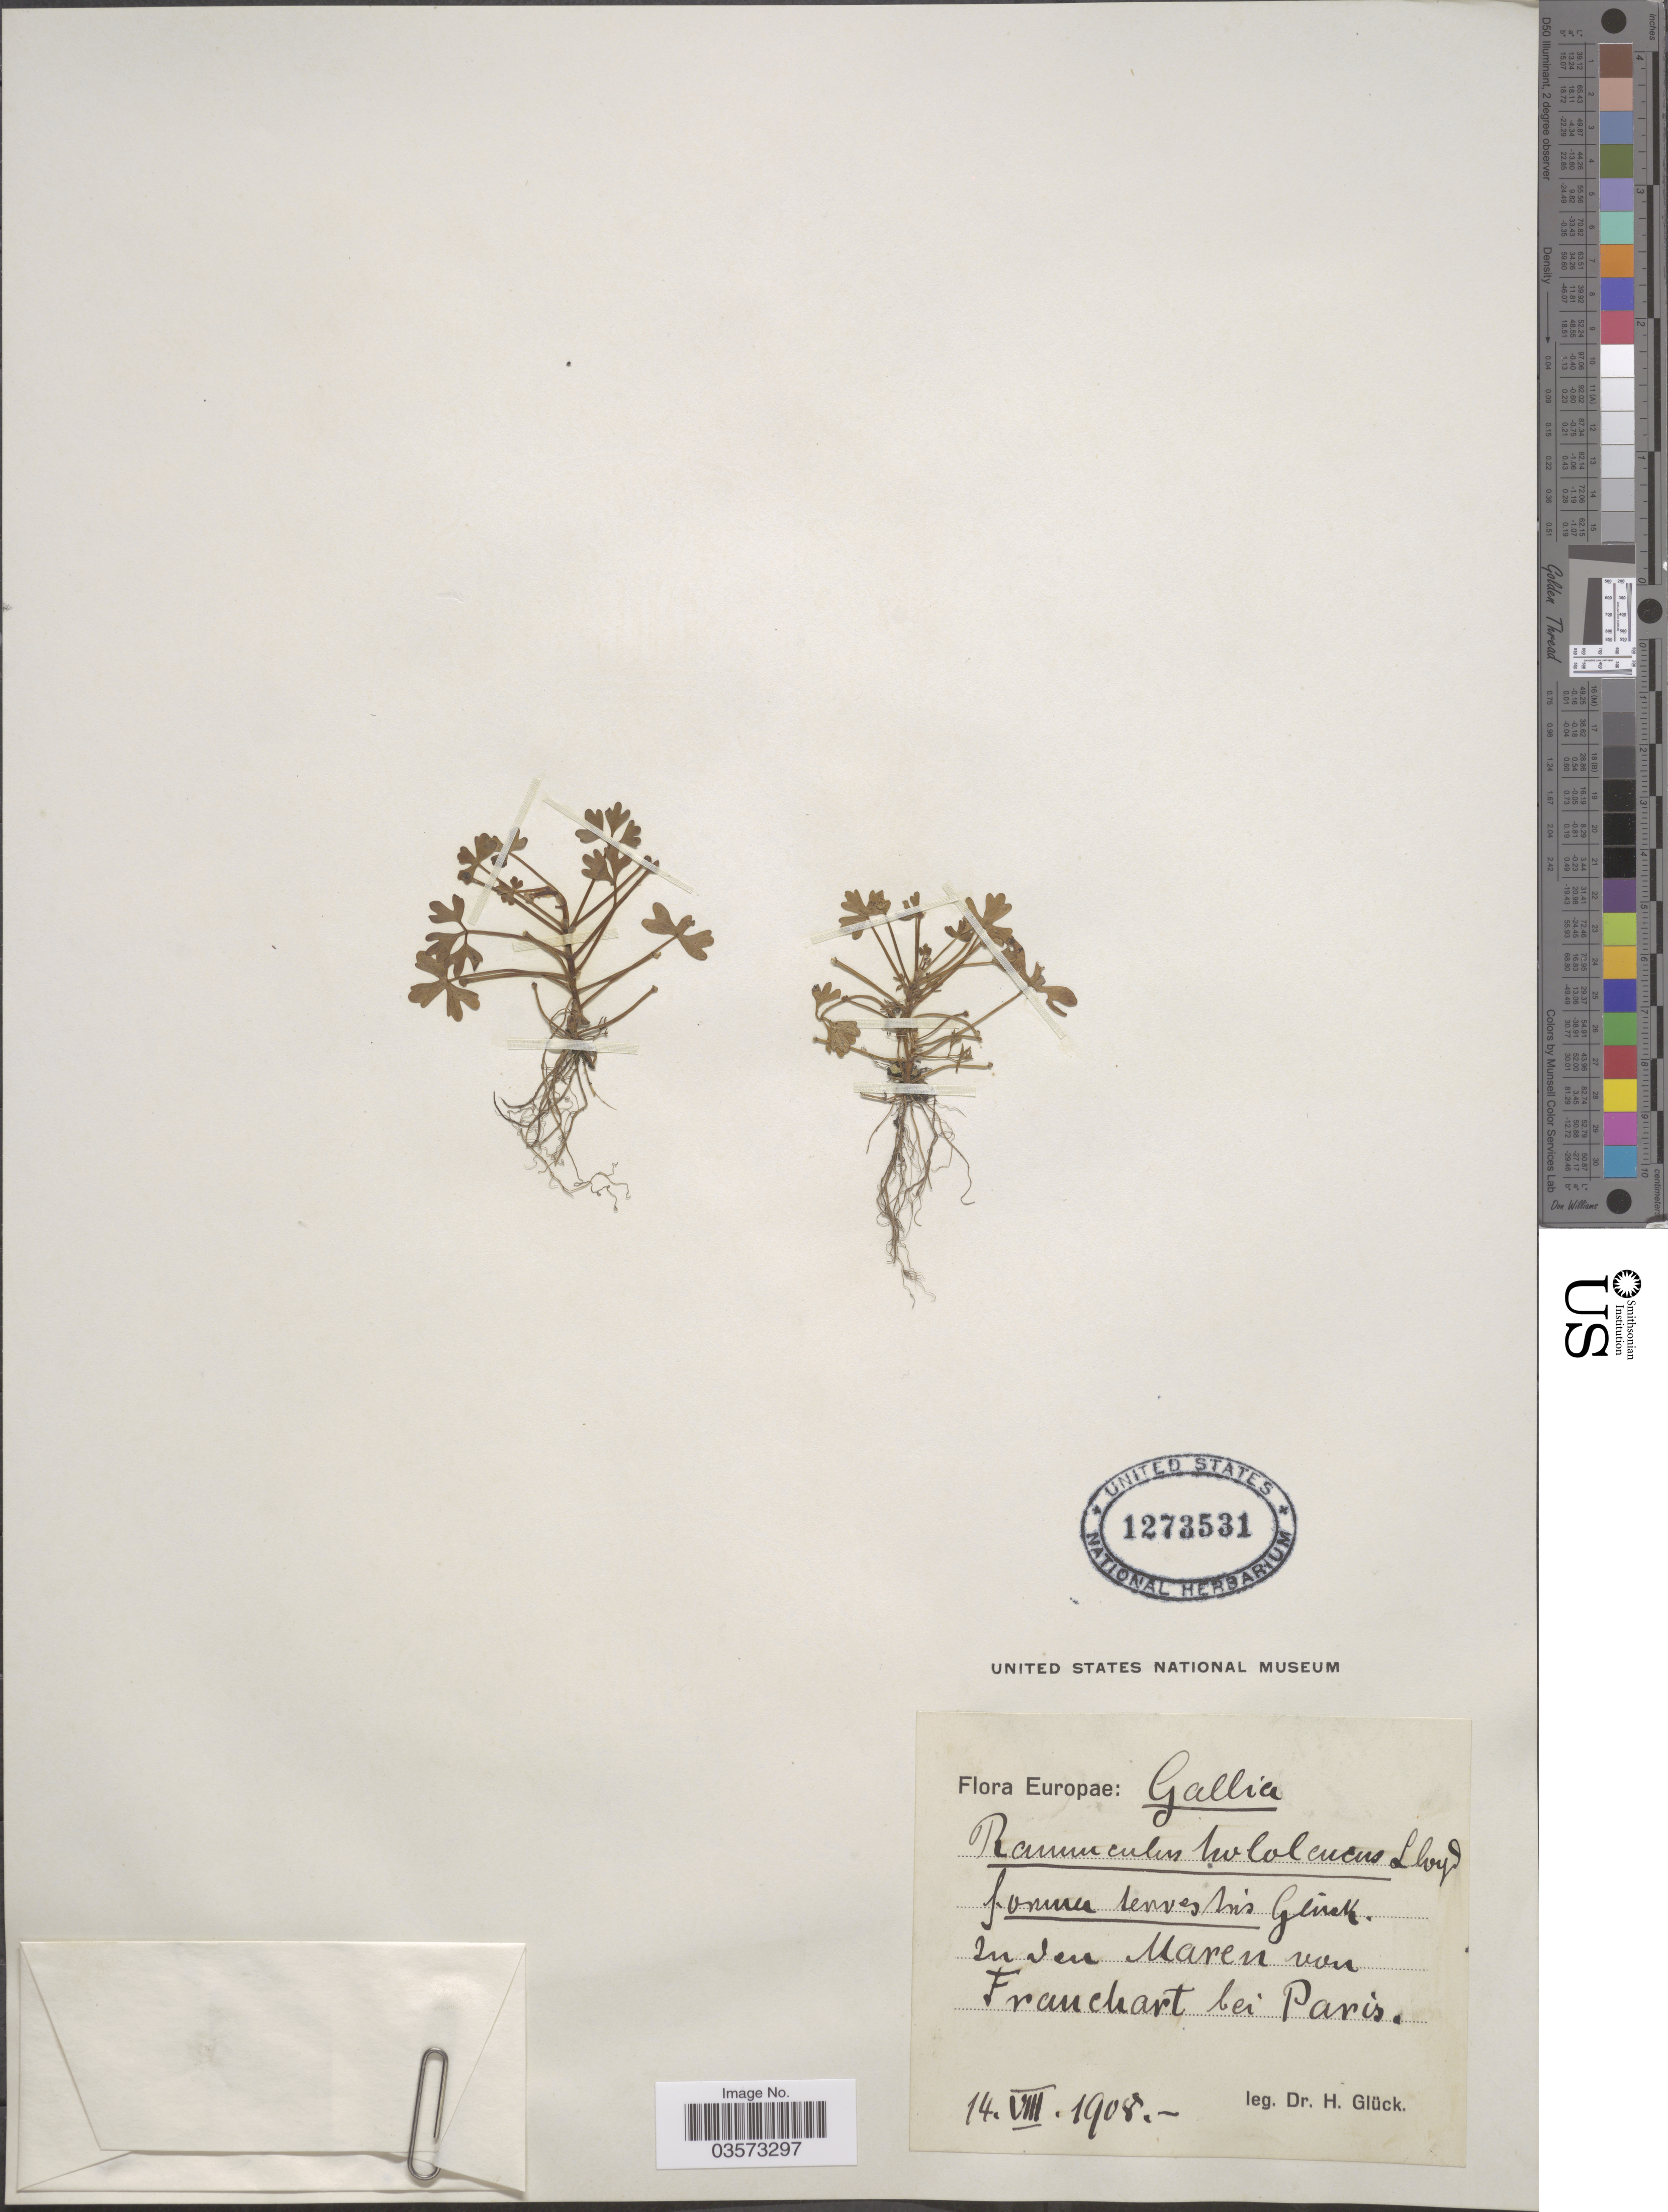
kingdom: Plantae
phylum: Tracheophyta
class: Magnoliopsida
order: Ranunculales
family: Ranunculaceae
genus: Ranunculus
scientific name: Ranunculus hololeucus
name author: Lloyd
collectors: H. Glück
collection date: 1908-08-14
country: France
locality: Gallia. In den Maren von Franchart [interpreted] bei Paris.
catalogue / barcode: US 1273531